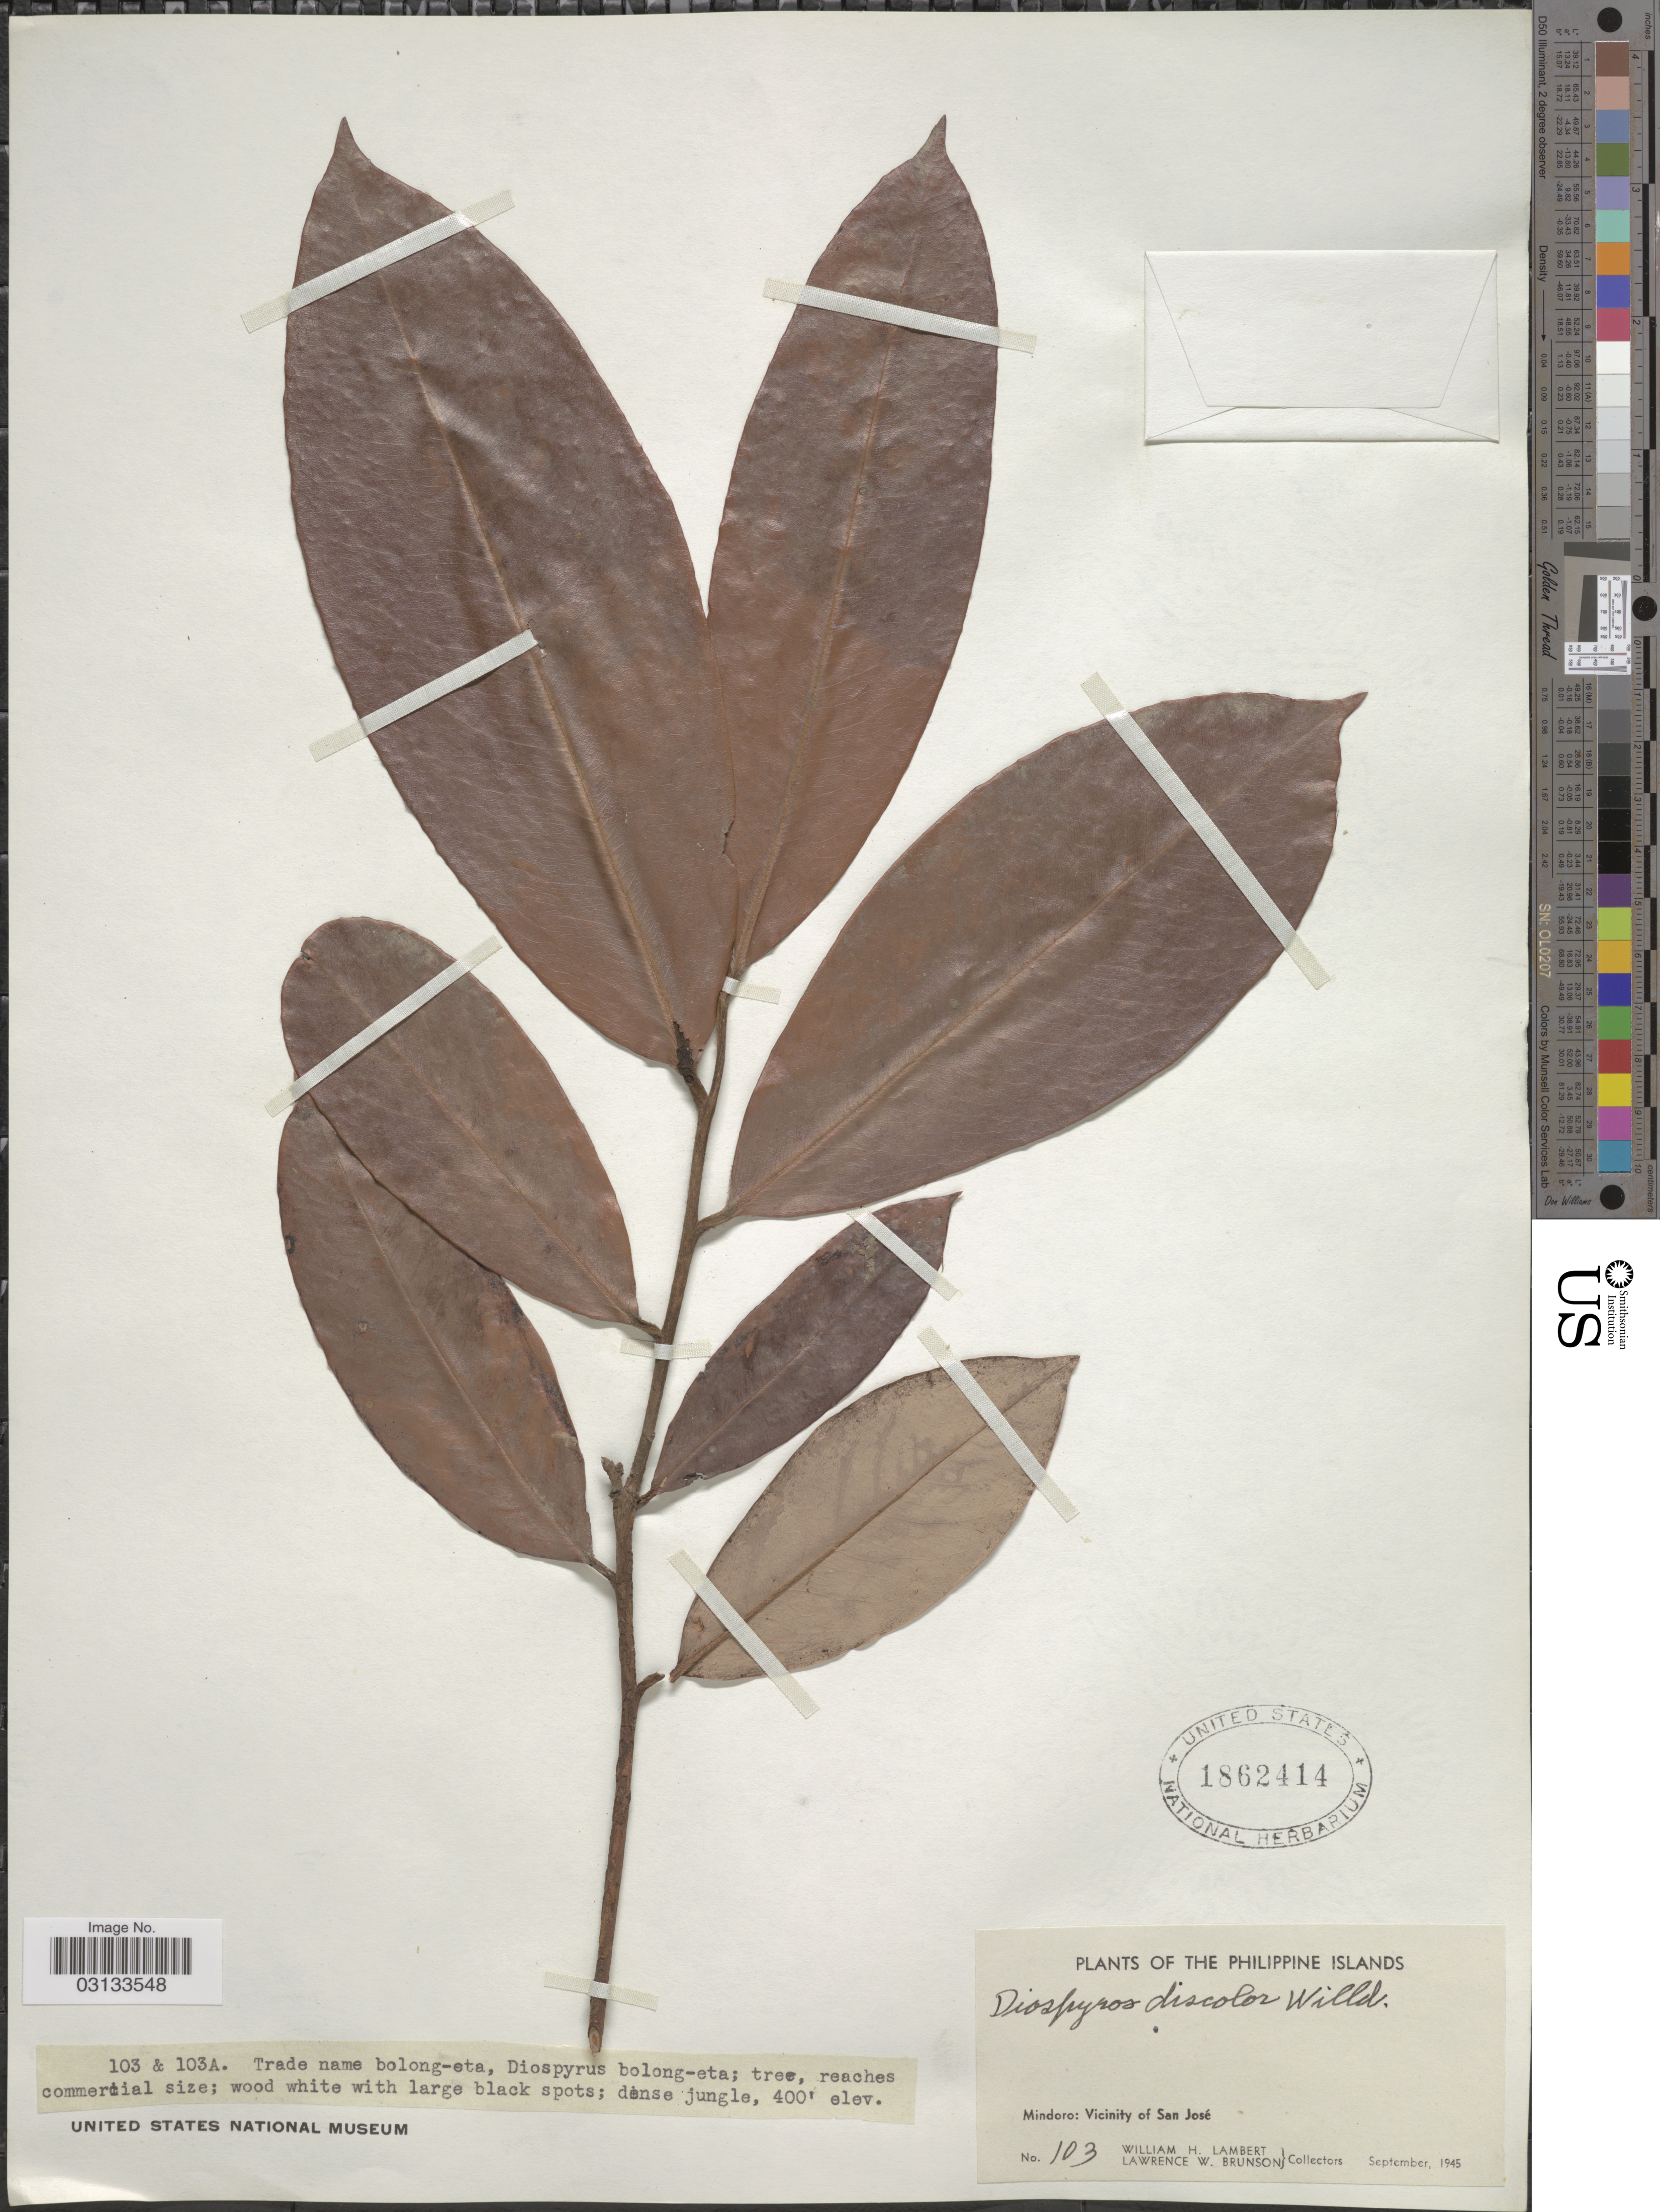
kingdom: Plantae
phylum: Tracheophyta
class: Magnoliopsida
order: Ericales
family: Ebenaceae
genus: Diospyros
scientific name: Diospyros discolor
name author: Willd.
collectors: W. Lambert & L. Brunson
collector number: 103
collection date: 1945-09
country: Philippines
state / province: Mimaropa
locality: Mindoro: Vicinity of San José.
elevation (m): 122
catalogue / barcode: US 1862414